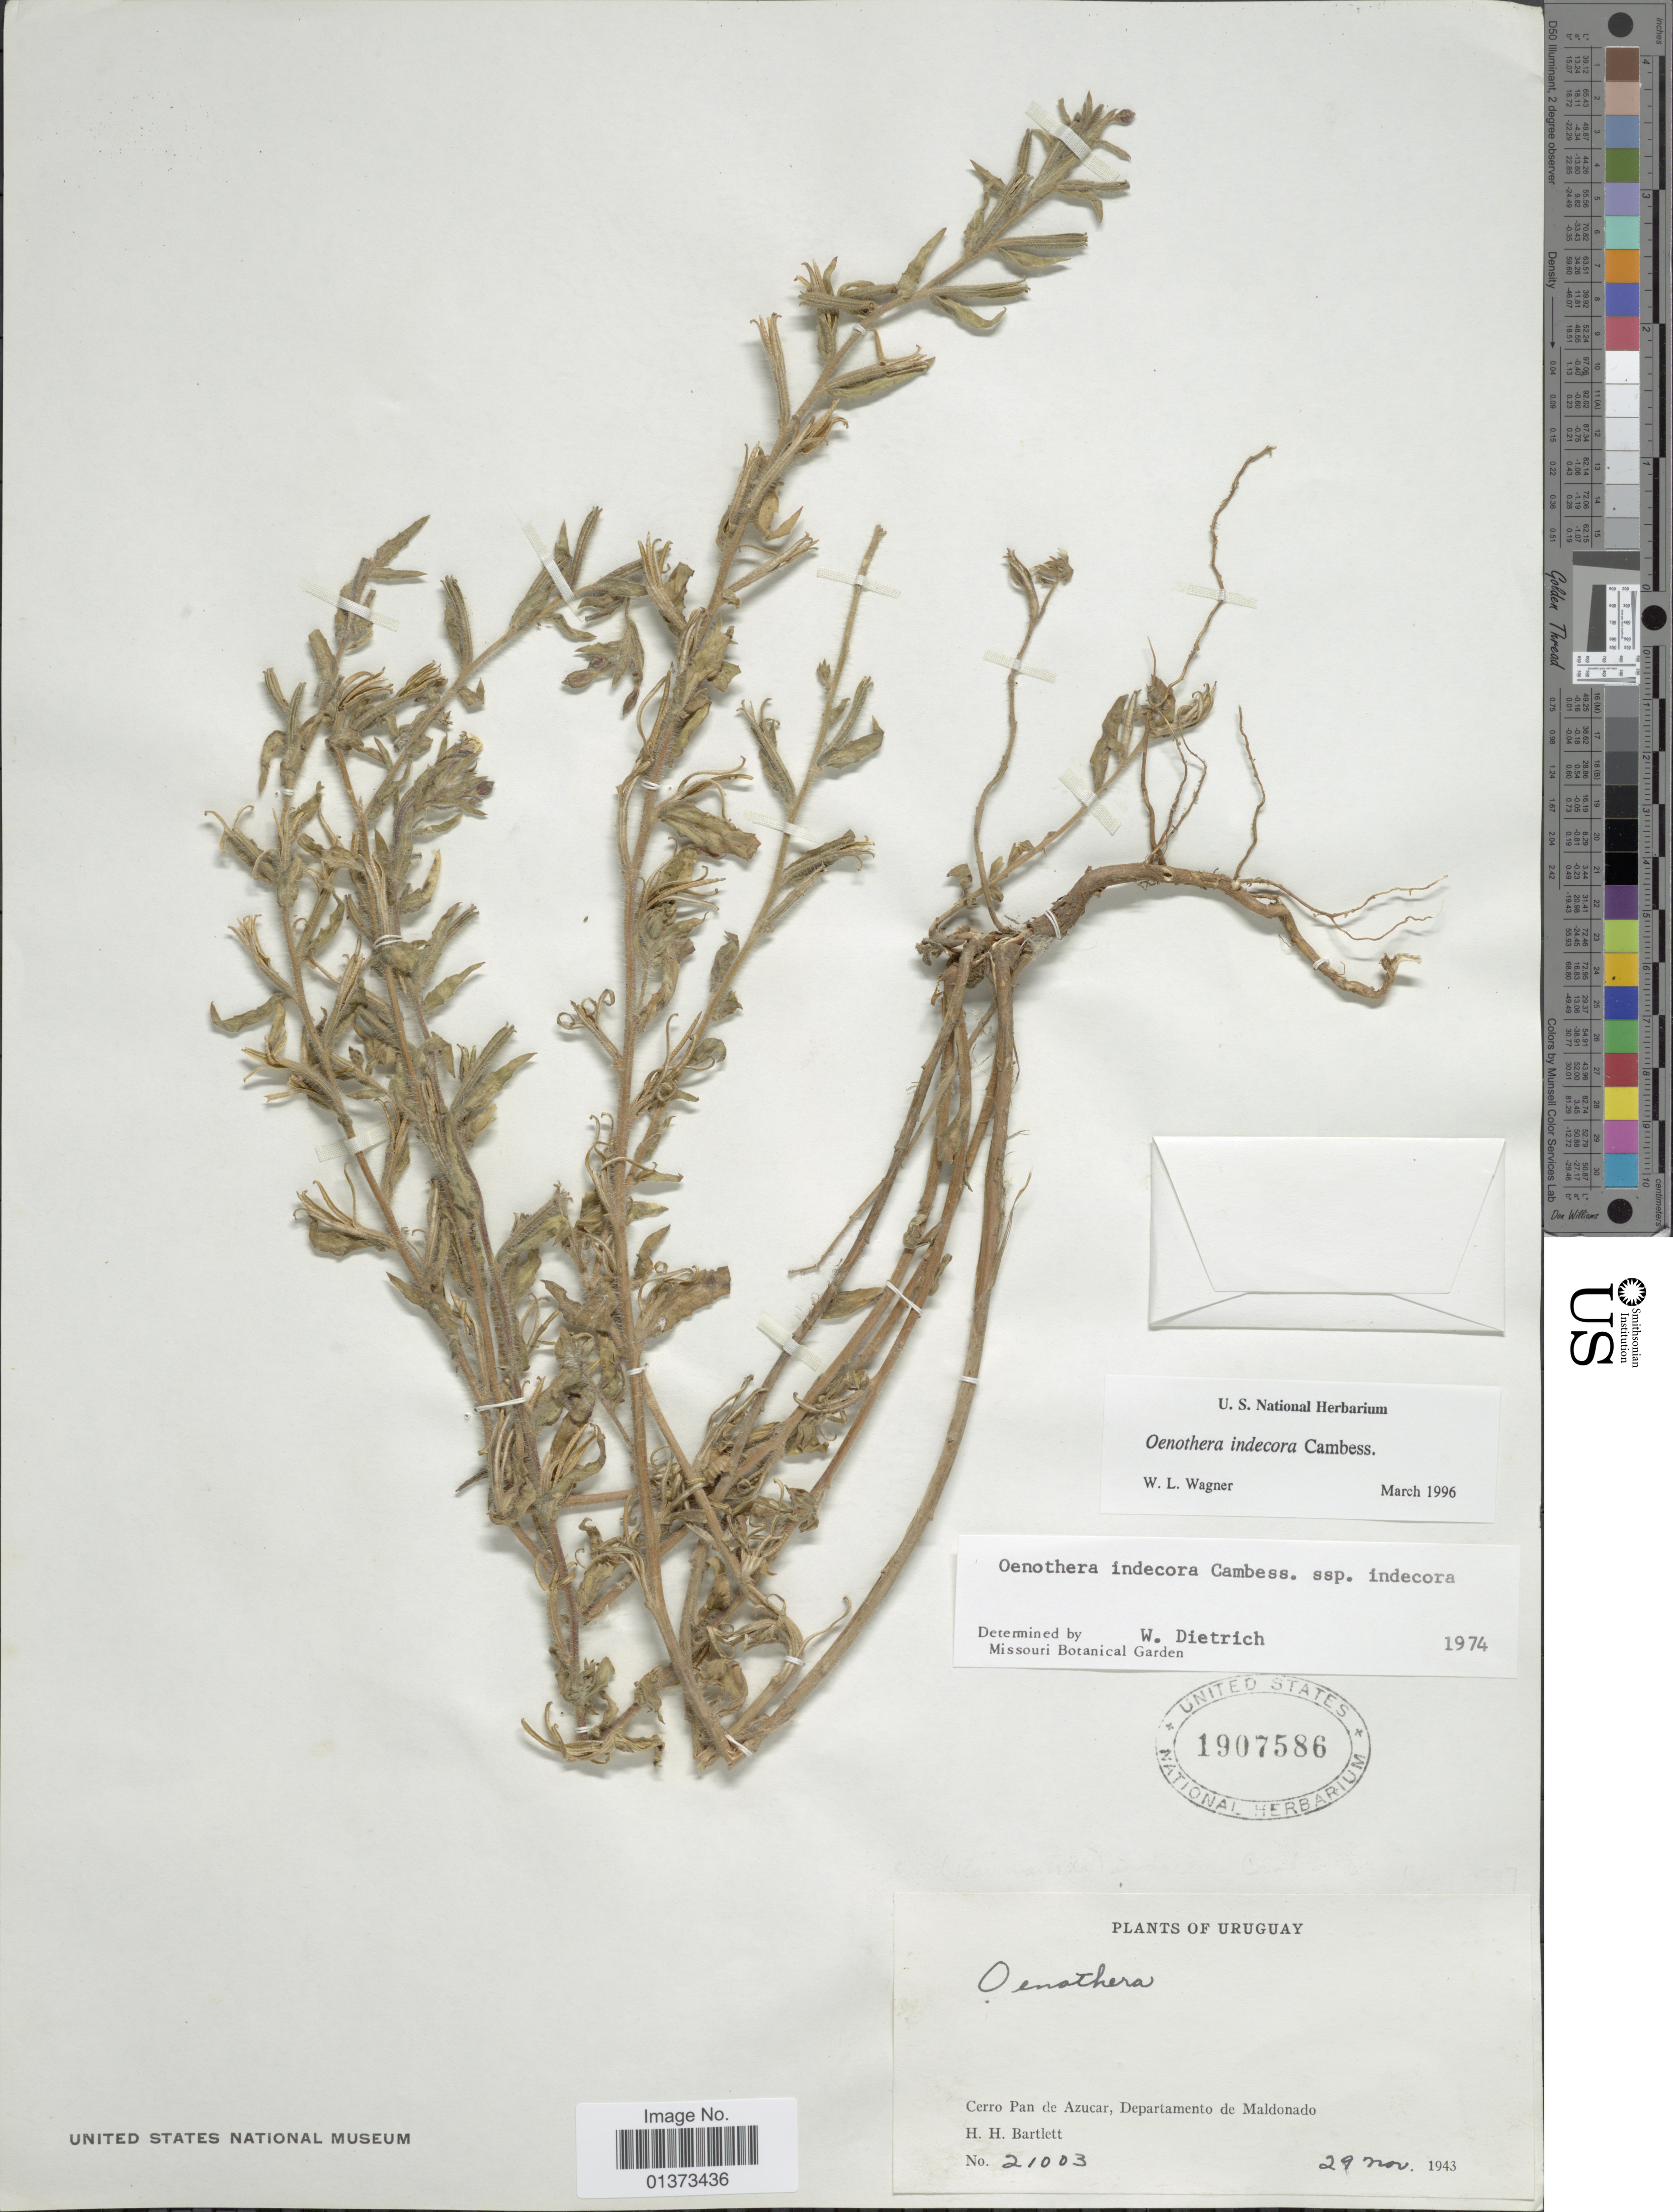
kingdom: Plantae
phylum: Tracheophyta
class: Magnoliopsida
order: Myrtales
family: Onagraceae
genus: Oenothera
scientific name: Oenothera indecora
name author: Cambess.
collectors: H. H. Bartlett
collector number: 21003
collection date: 1943-11-29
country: Uruguay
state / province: Maldonado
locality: Cerro Pan de Azucar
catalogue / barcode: US 1907586